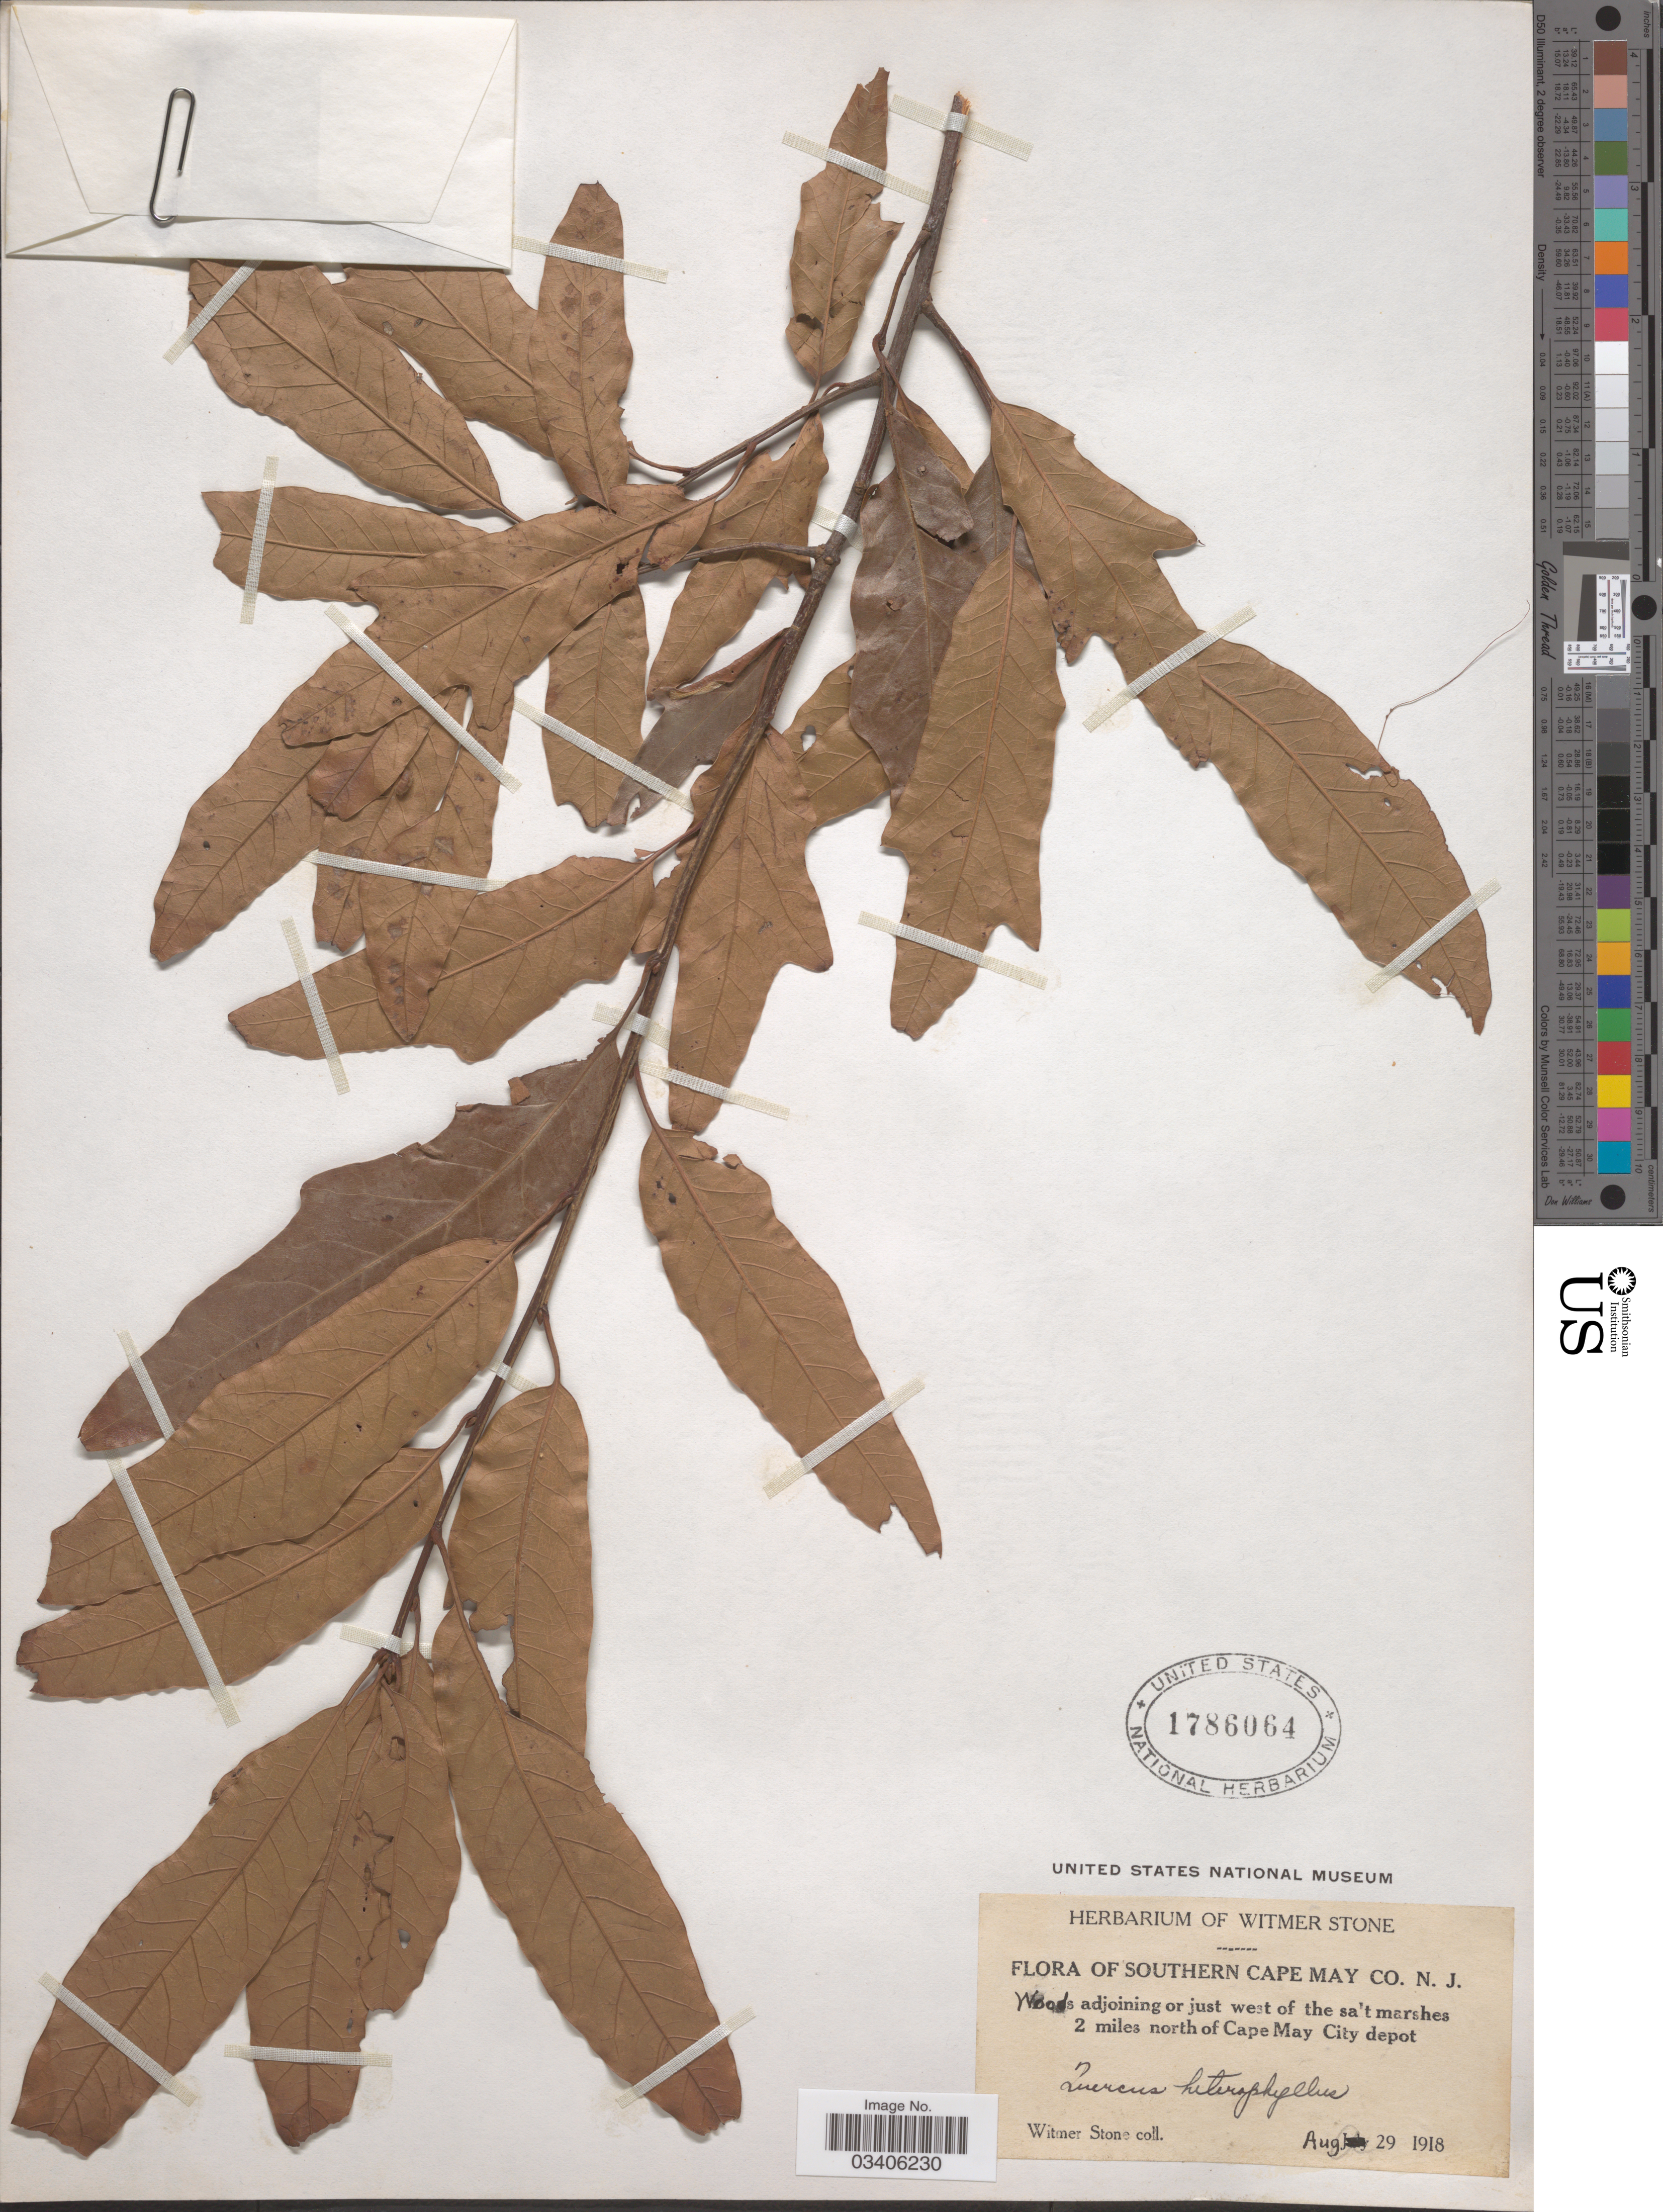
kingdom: Plantae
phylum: Tracheophyta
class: Magnoliopsida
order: Fagales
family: Fagaceae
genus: Quercus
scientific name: Quercus x heterophylla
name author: Michx.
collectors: W. Stone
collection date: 1918-08-29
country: United States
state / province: New Jersey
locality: Southern Cape May Co. Woods adjoining or just west of the salt marshes 2 miles north of Cape May City depot.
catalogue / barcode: US 1786064